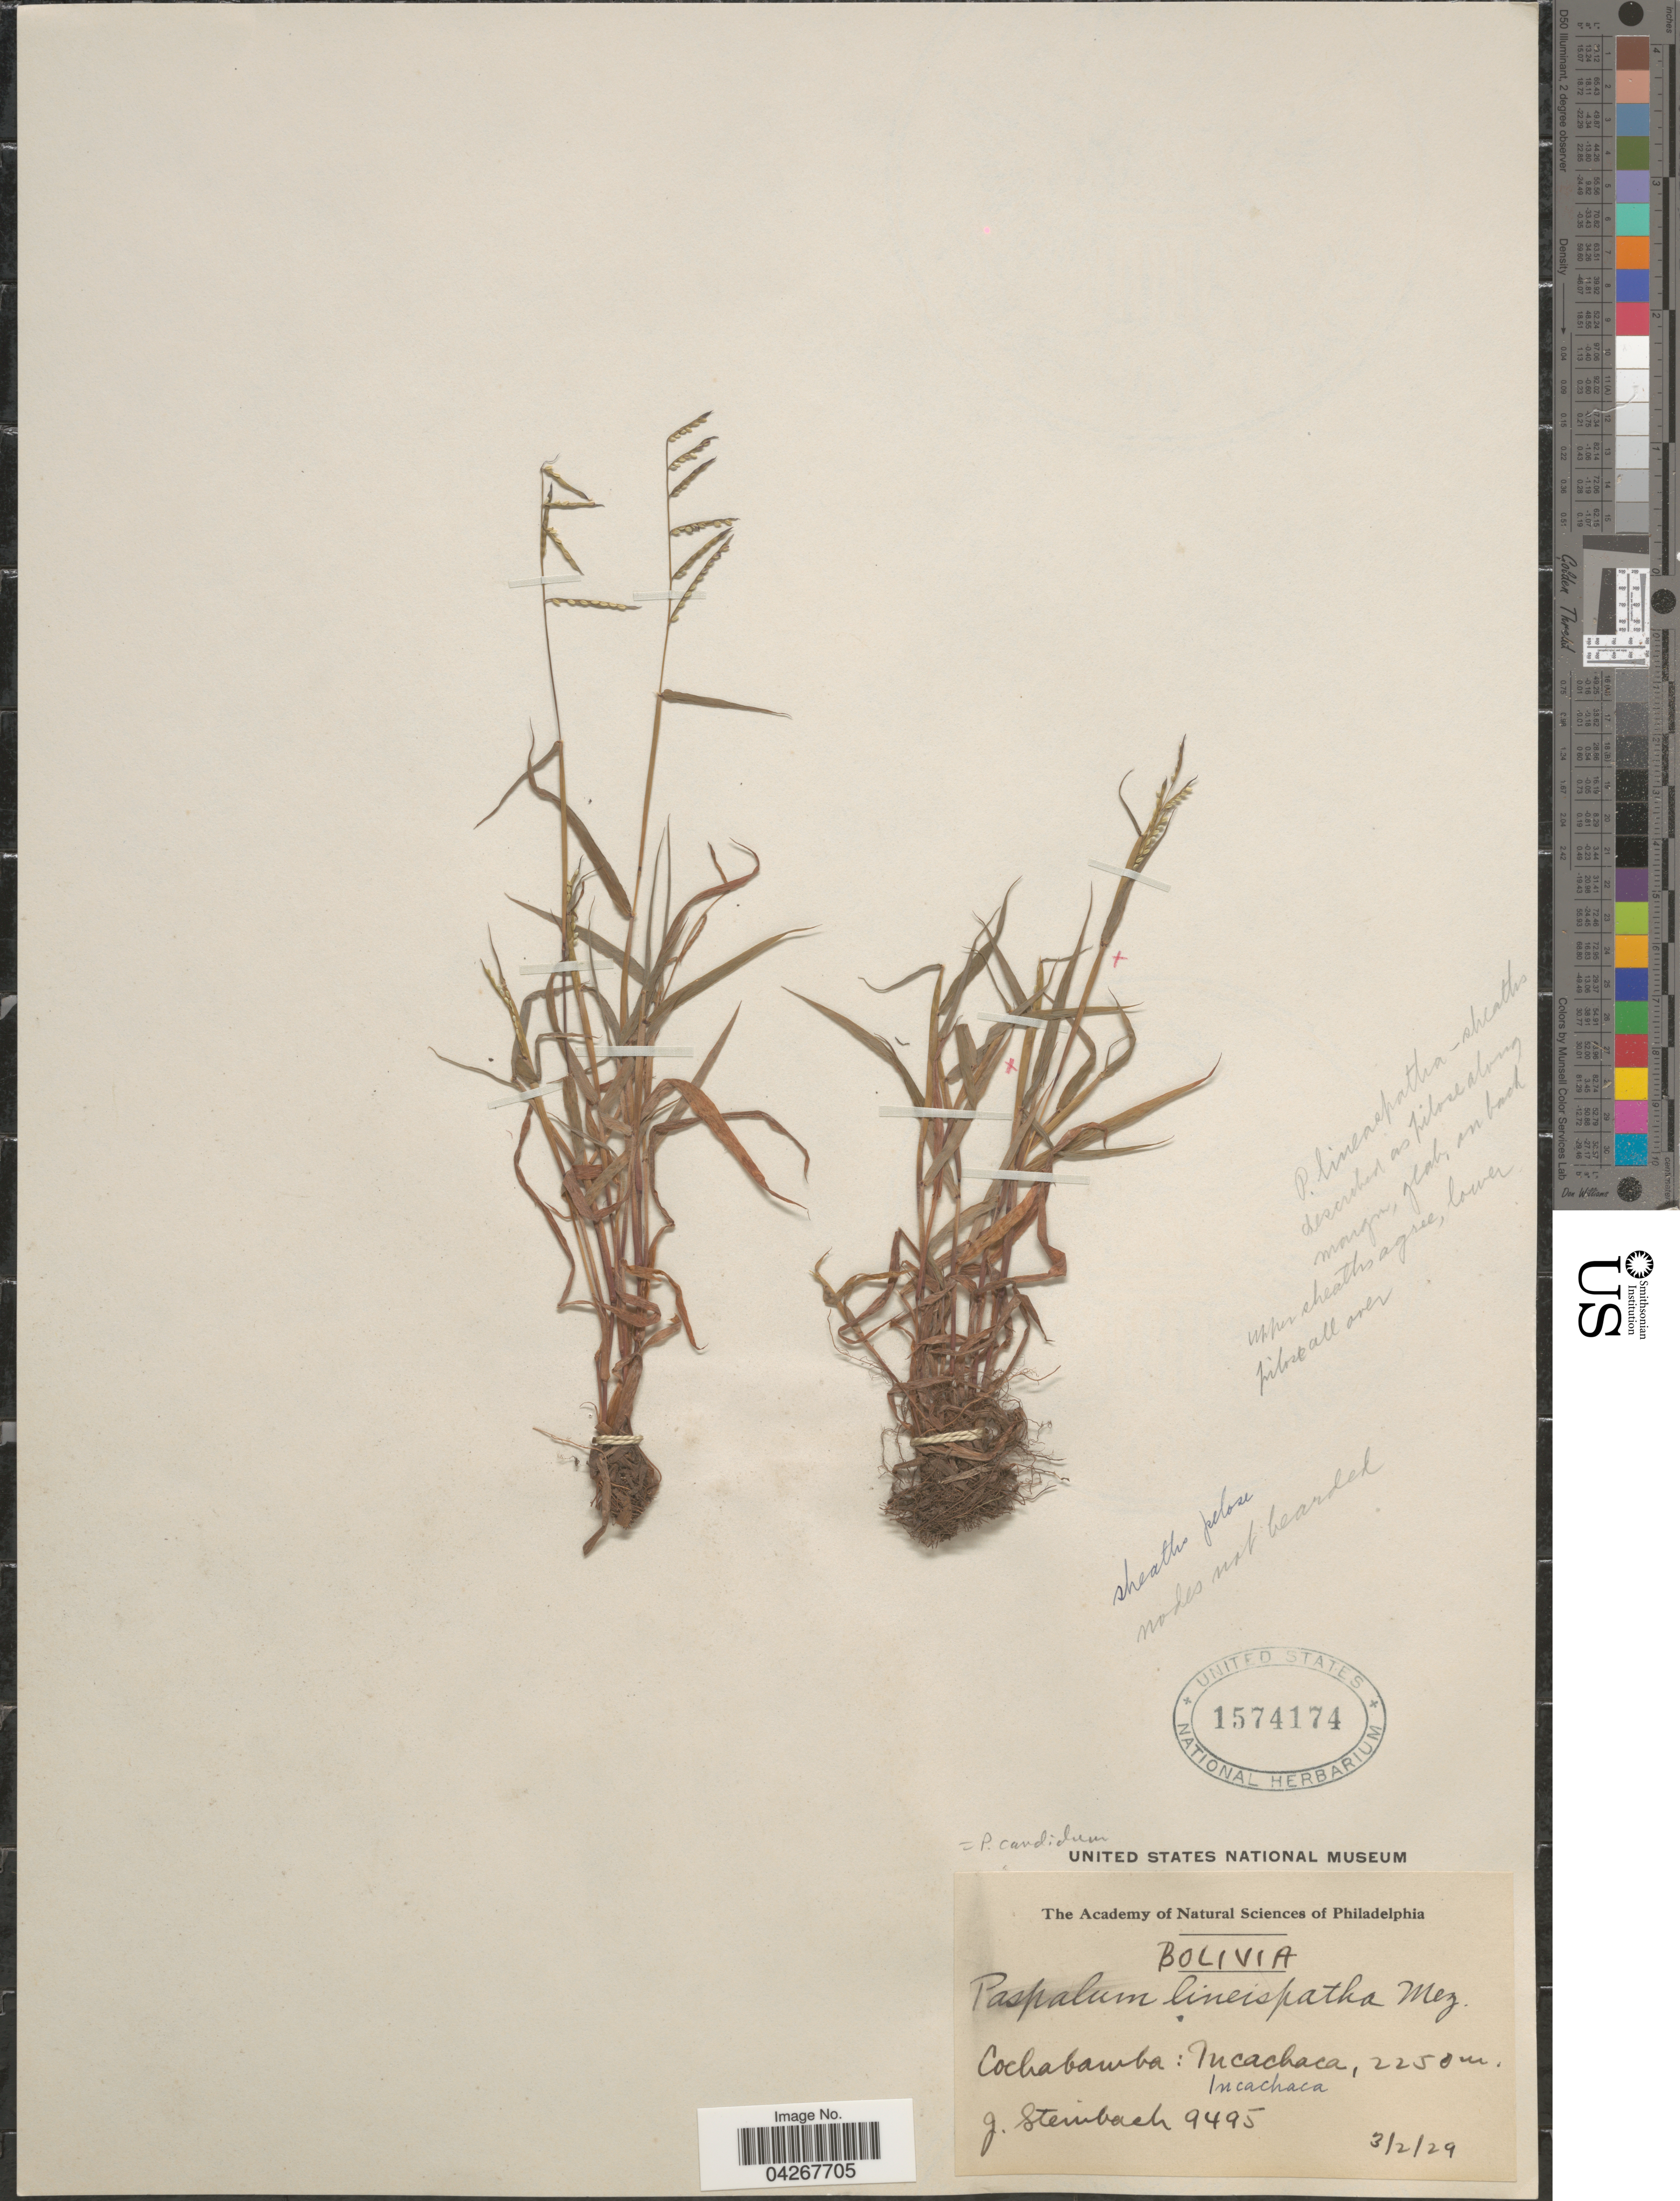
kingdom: Plantae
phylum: Tracheophyta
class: Liliopsida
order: Poales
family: Poaceae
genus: Paspalum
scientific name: Paspalum candidum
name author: (Humb. & Bonpl. ex Fleugge) Kunth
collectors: J. Steinbach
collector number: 9495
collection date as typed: Transcribed d/m/y: 3/2/29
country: Bolivia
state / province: Cochabamba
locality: Incachaca.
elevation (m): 2250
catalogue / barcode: US 1574174